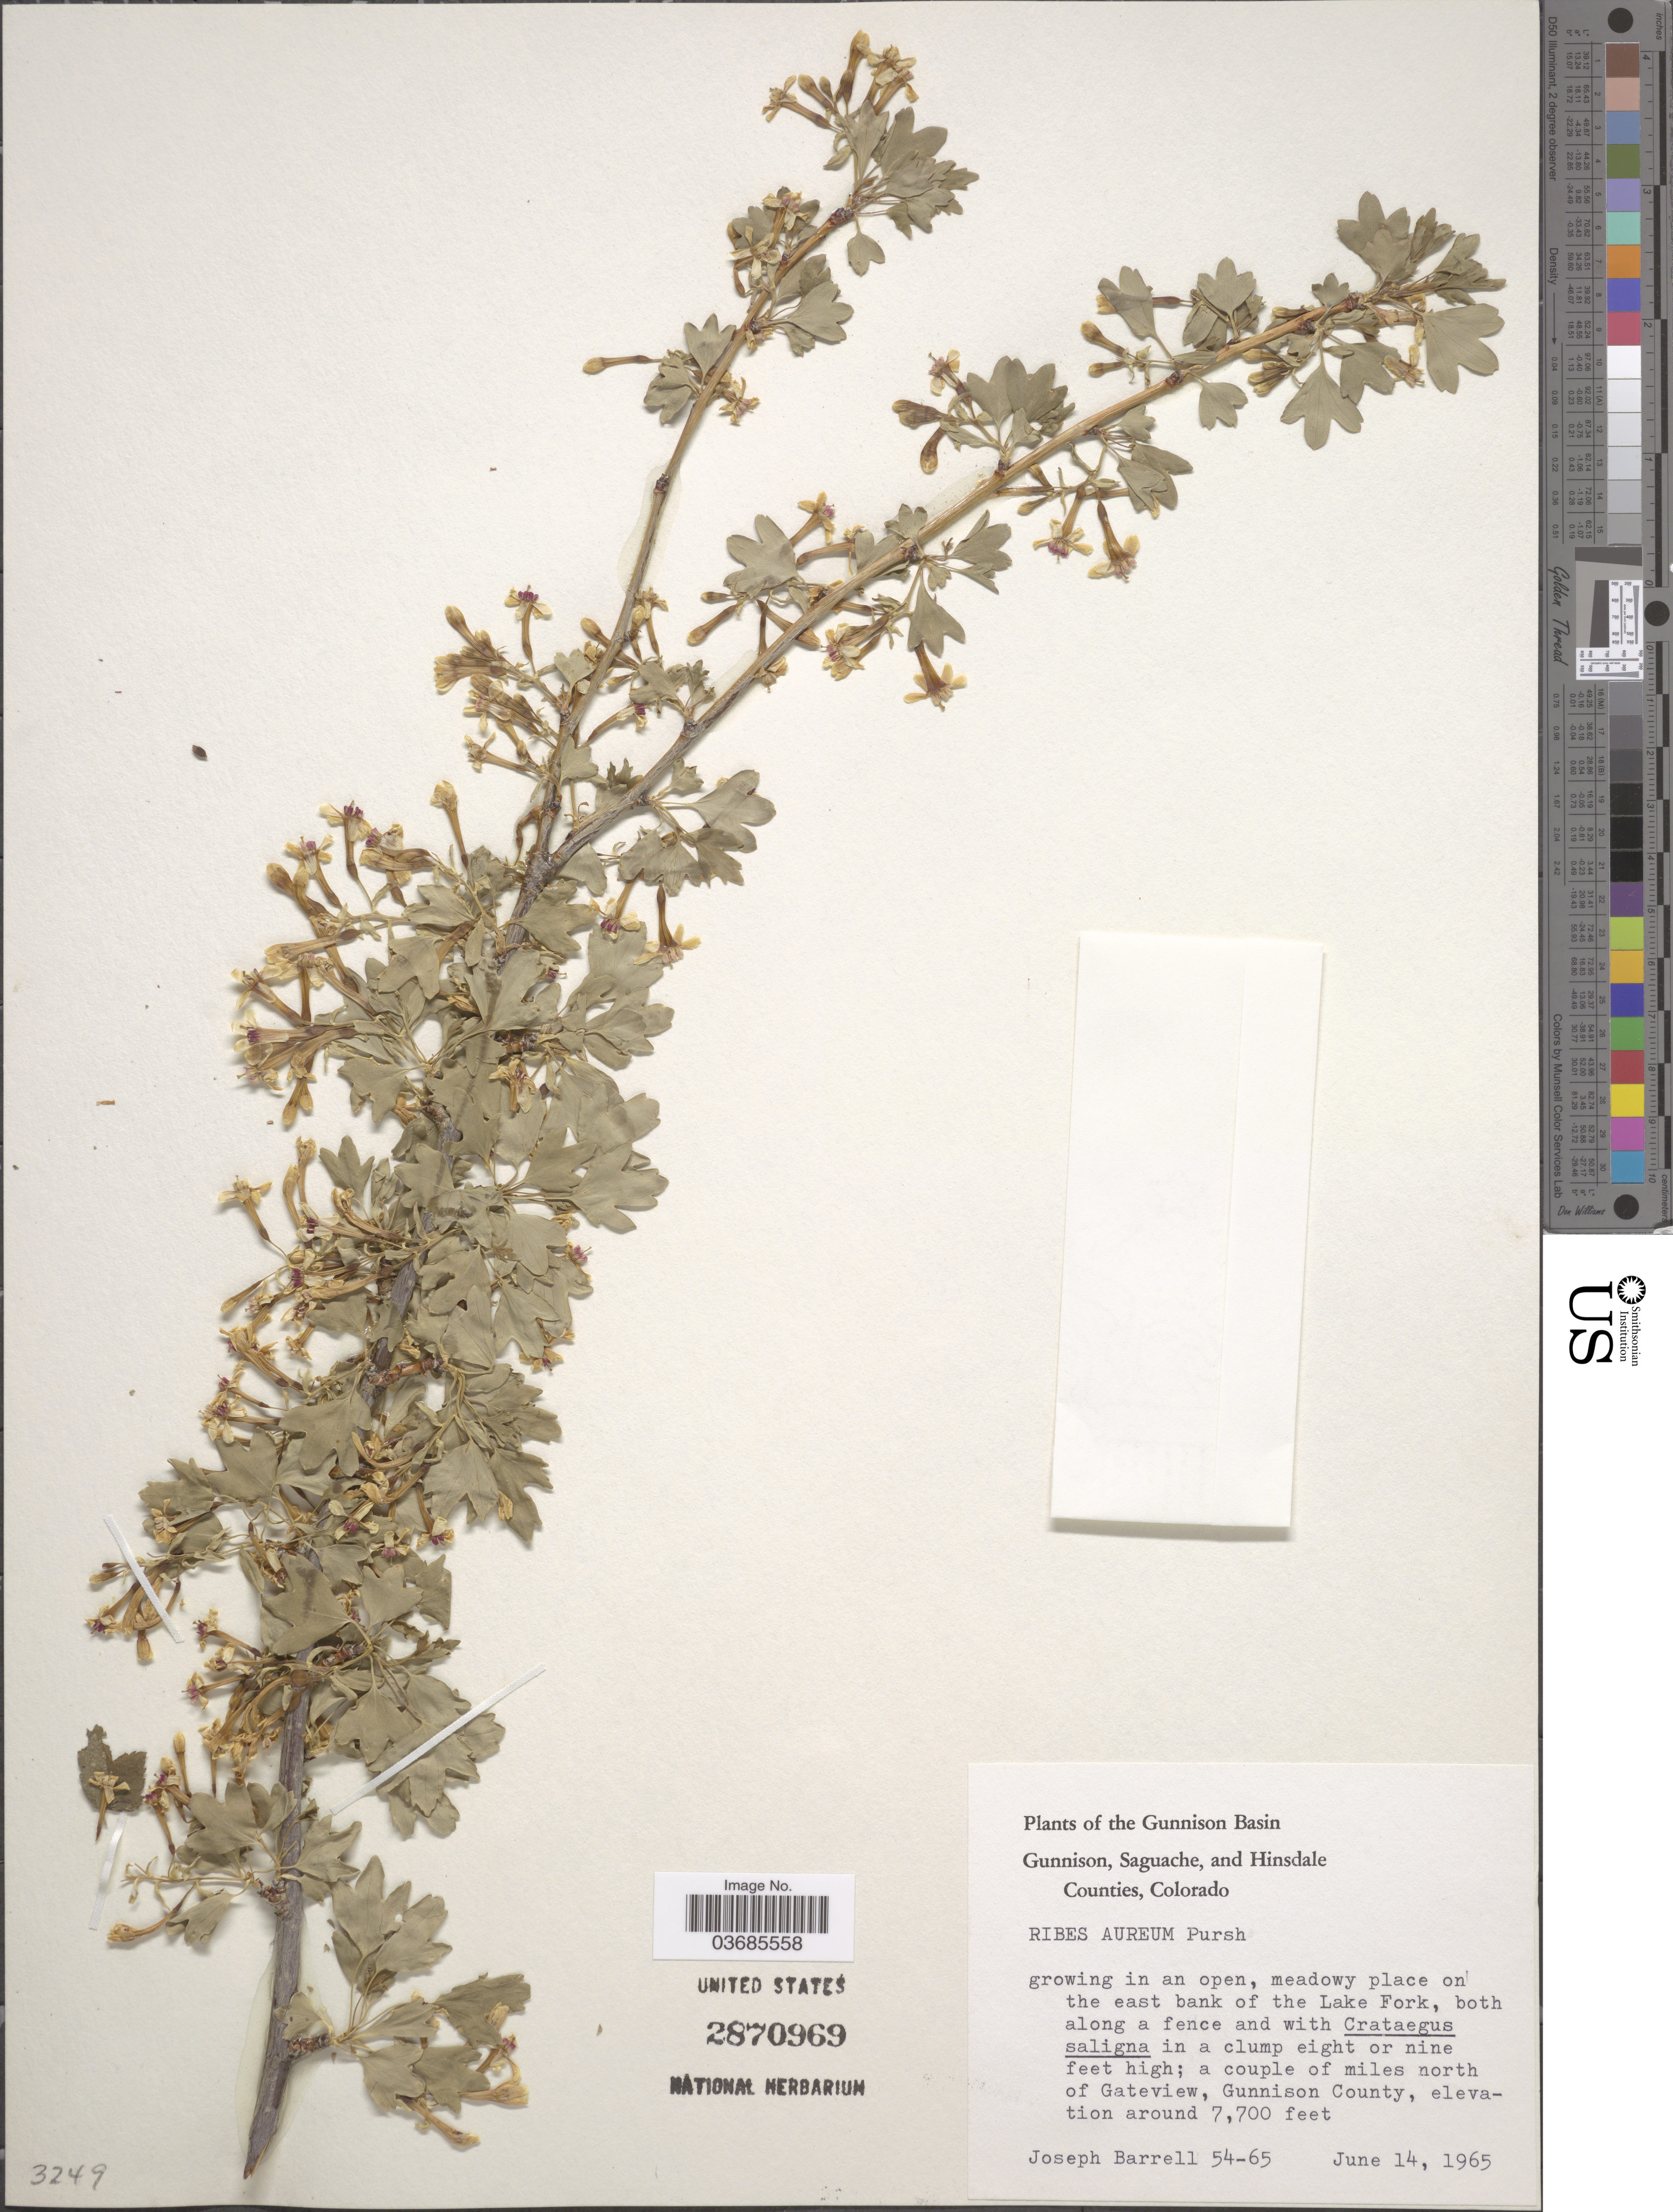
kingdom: Plantae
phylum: Tracheophyta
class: Magnoliopsida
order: Saxifragales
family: Grossulariaceae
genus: Ribes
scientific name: Ribes aureum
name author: Pursh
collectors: J. Barrell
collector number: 54-65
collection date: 1965-06-14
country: United States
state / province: Colorado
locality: The Gunnison Basin. Growing in an open, meadowy place on the east bank of the Lake Fork, a couple of miles north of Gateview, Gunnison County.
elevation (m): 2347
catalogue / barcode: US 2870969